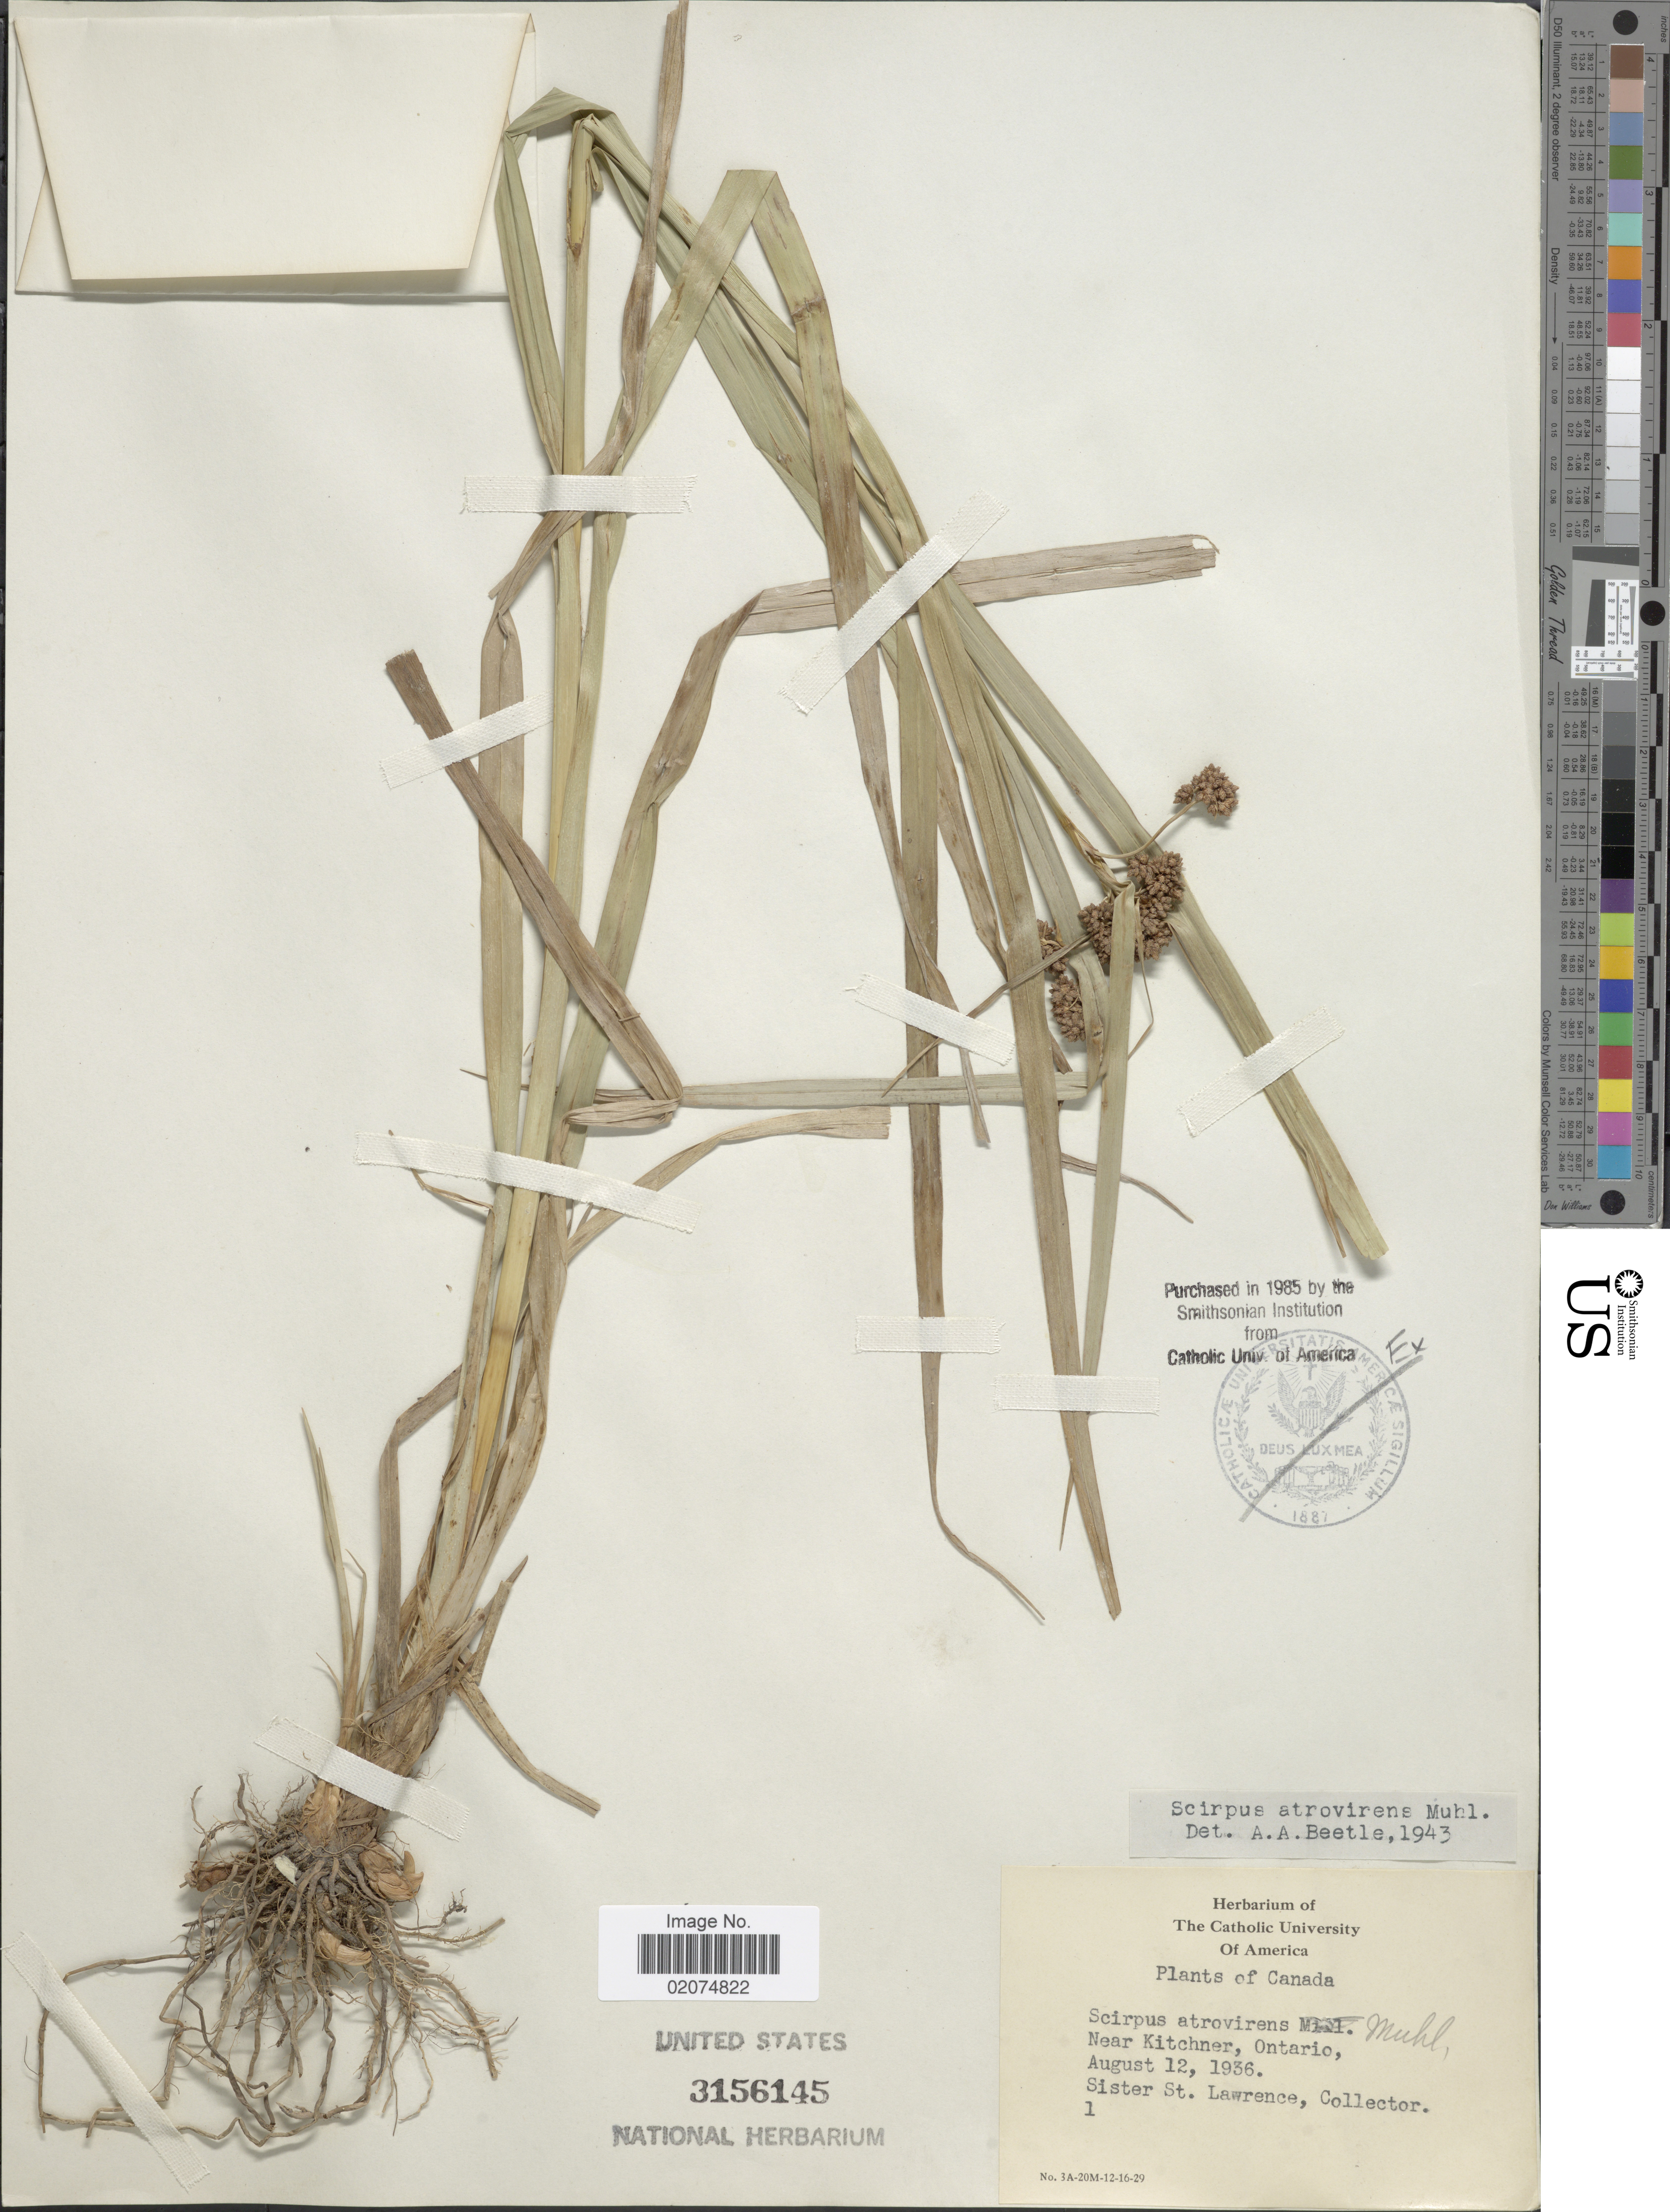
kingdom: Plantae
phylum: Tracheophyta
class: Liliopsida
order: Poales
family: Cyperaceae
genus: Scirpus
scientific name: Scirpus atrovirens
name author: Willd.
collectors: S. Lawrence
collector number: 1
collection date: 1936-08-12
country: Canada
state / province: Ontario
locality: Near Kitchner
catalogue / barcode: US 3156145